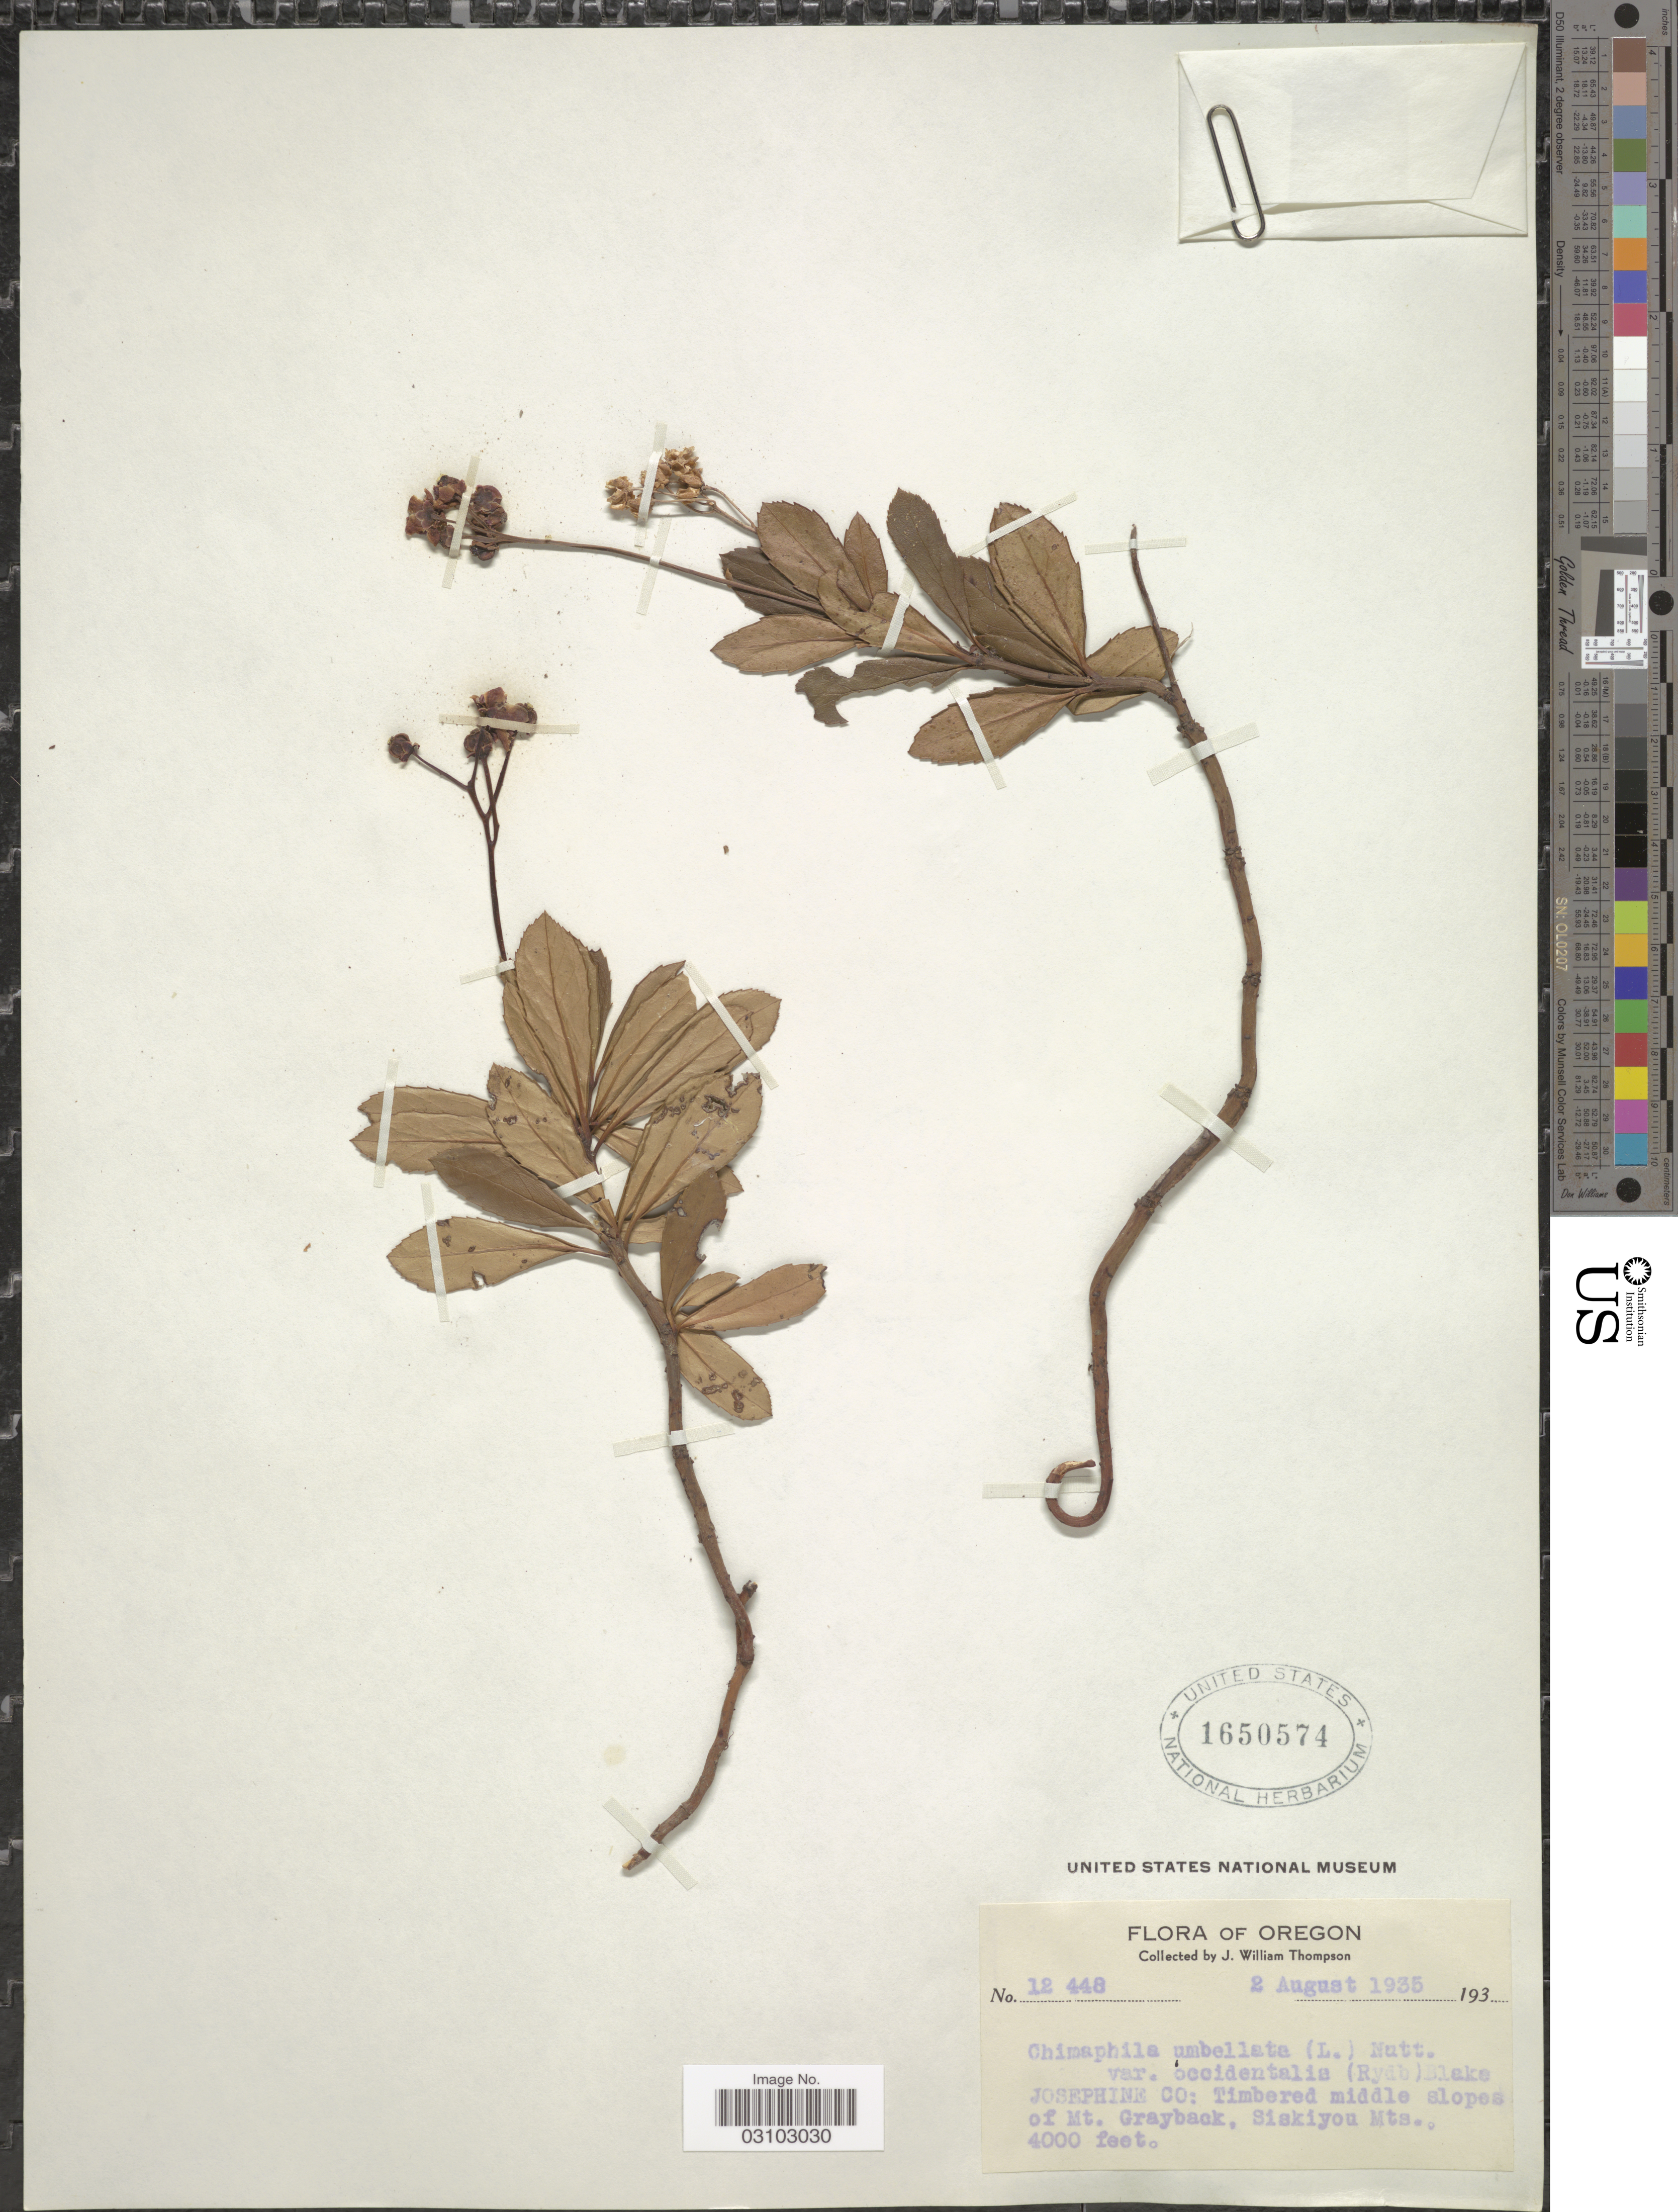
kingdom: Plantae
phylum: Tracheophyta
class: Magnoliopsida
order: Ericales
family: Ericaceae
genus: Chimaphila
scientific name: Chimaphila umbellata subsp. occidentalis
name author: (Rydb.) Hultén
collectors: J. W. Thompson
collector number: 12448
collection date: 1935-08-02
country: United States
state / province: Oregon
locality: Jospehine Co: Timbered middle slopes of Mt. Grayback, Siskiyou Mts.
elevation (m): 1219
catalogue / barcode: US 1650574